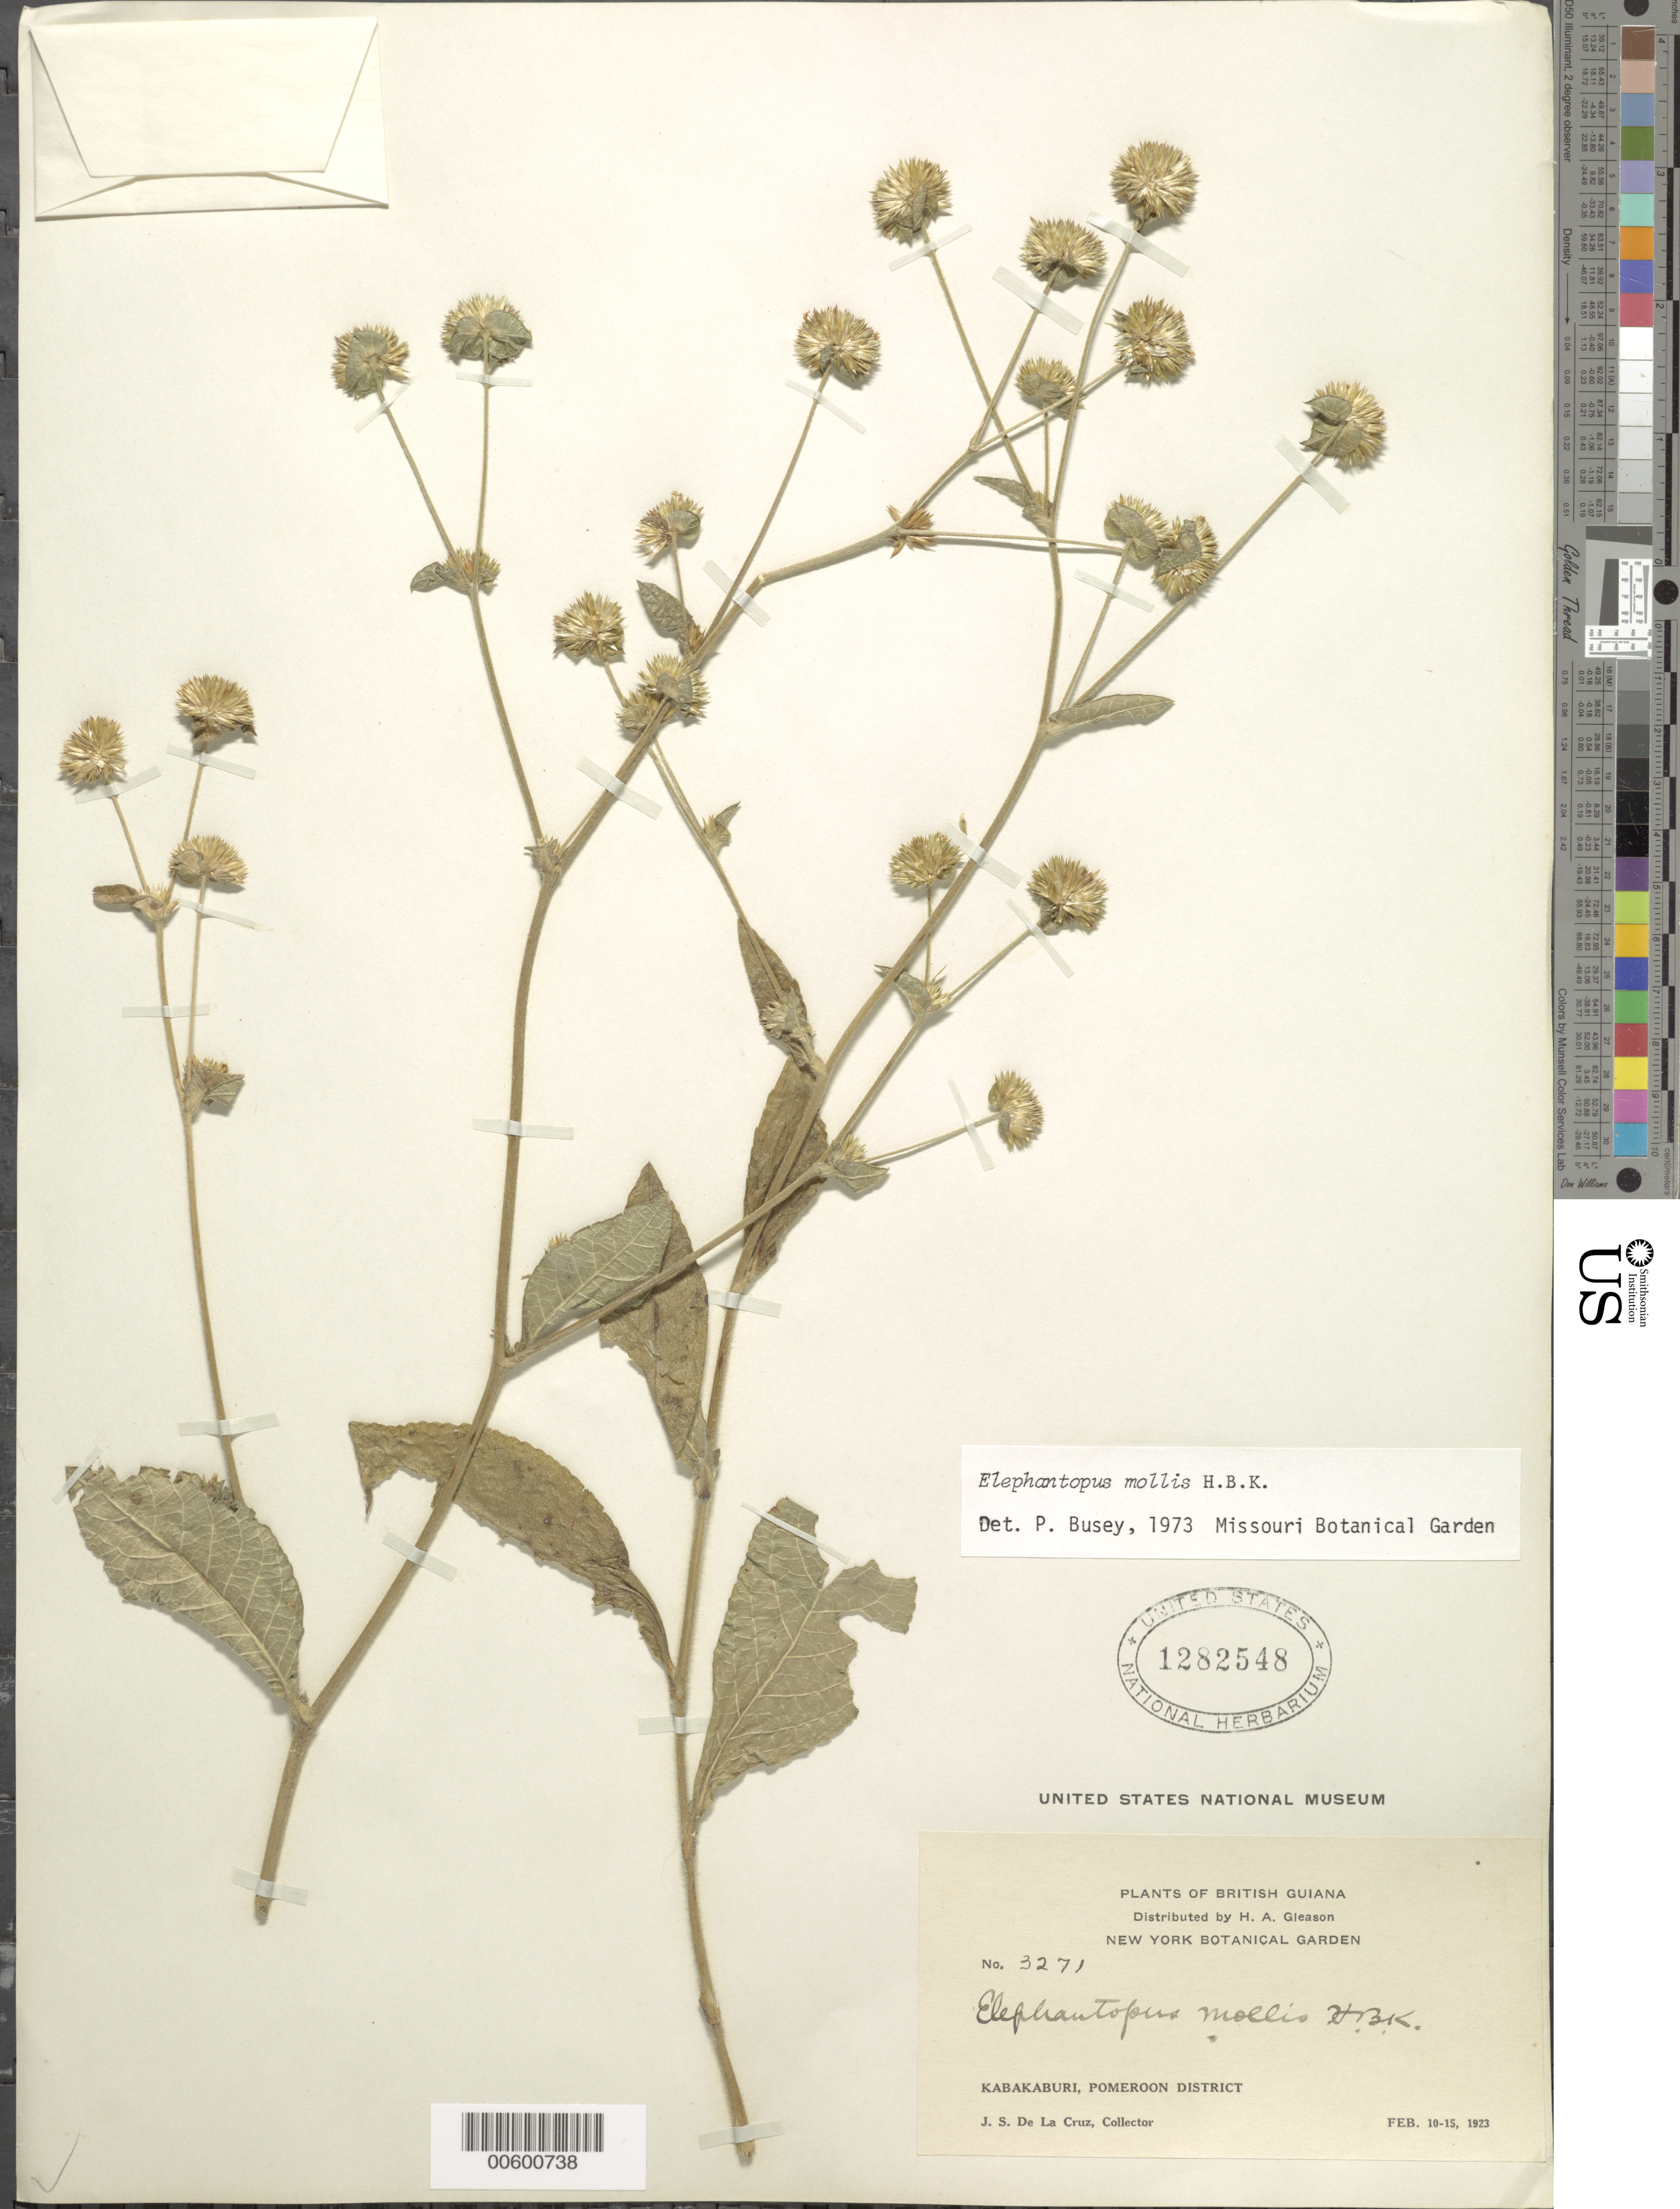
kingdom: Plantae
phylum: Tracheophyta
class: Magnoliopsida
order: Asterales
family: Asteraceae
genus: Elephantopus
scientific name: Elephantopus mollis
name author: Kunth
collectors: J. S. de la Cruz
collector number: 3271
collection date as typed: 10-Feb-23 to 15-Feb-23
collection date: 1923-02-10/1923-02-15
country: Guyana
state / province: Pomeroon-Supenaam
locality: Kabakaburi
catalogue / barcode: US 1282548